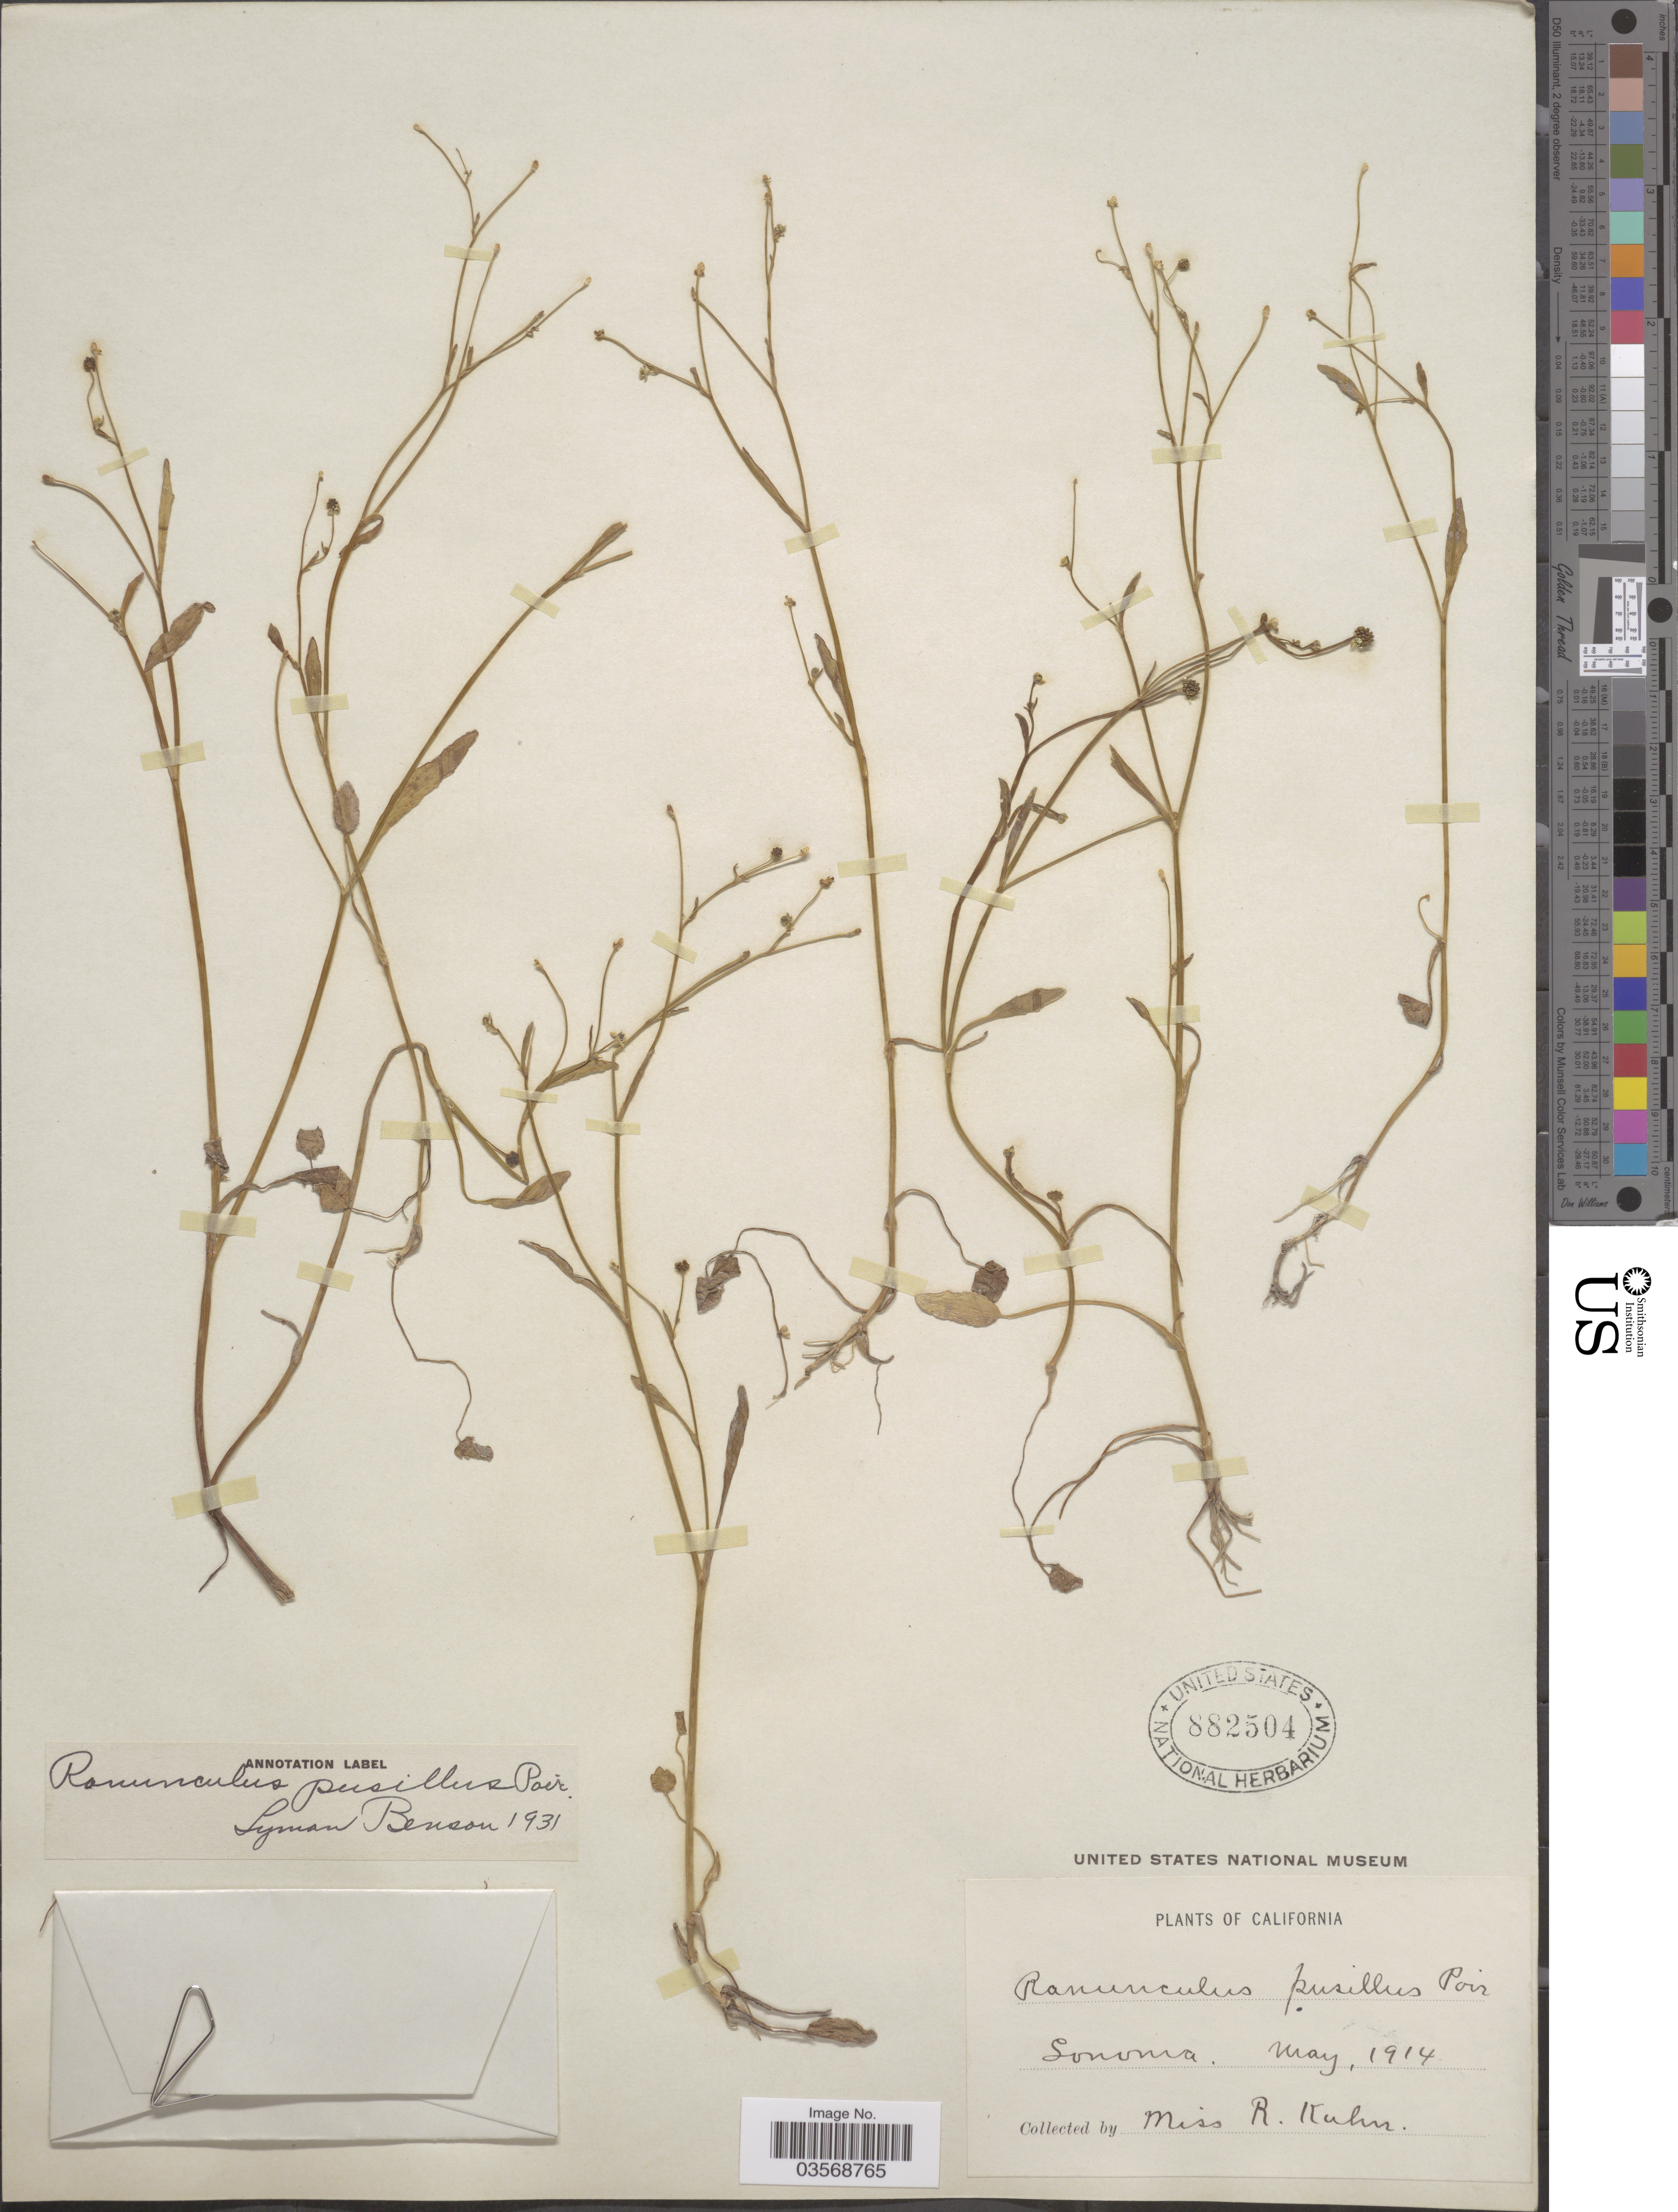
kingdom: Plantae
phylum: Tracheophyta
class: Magnoliopsida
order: Ranunculales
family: Ranunculaceae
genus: Ranunculus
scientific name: Ranunculus pusillus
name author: Poir.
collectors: R. Kuhn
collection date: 1914-05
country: United States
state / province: California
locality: Sonoma.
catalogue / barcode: US 882504